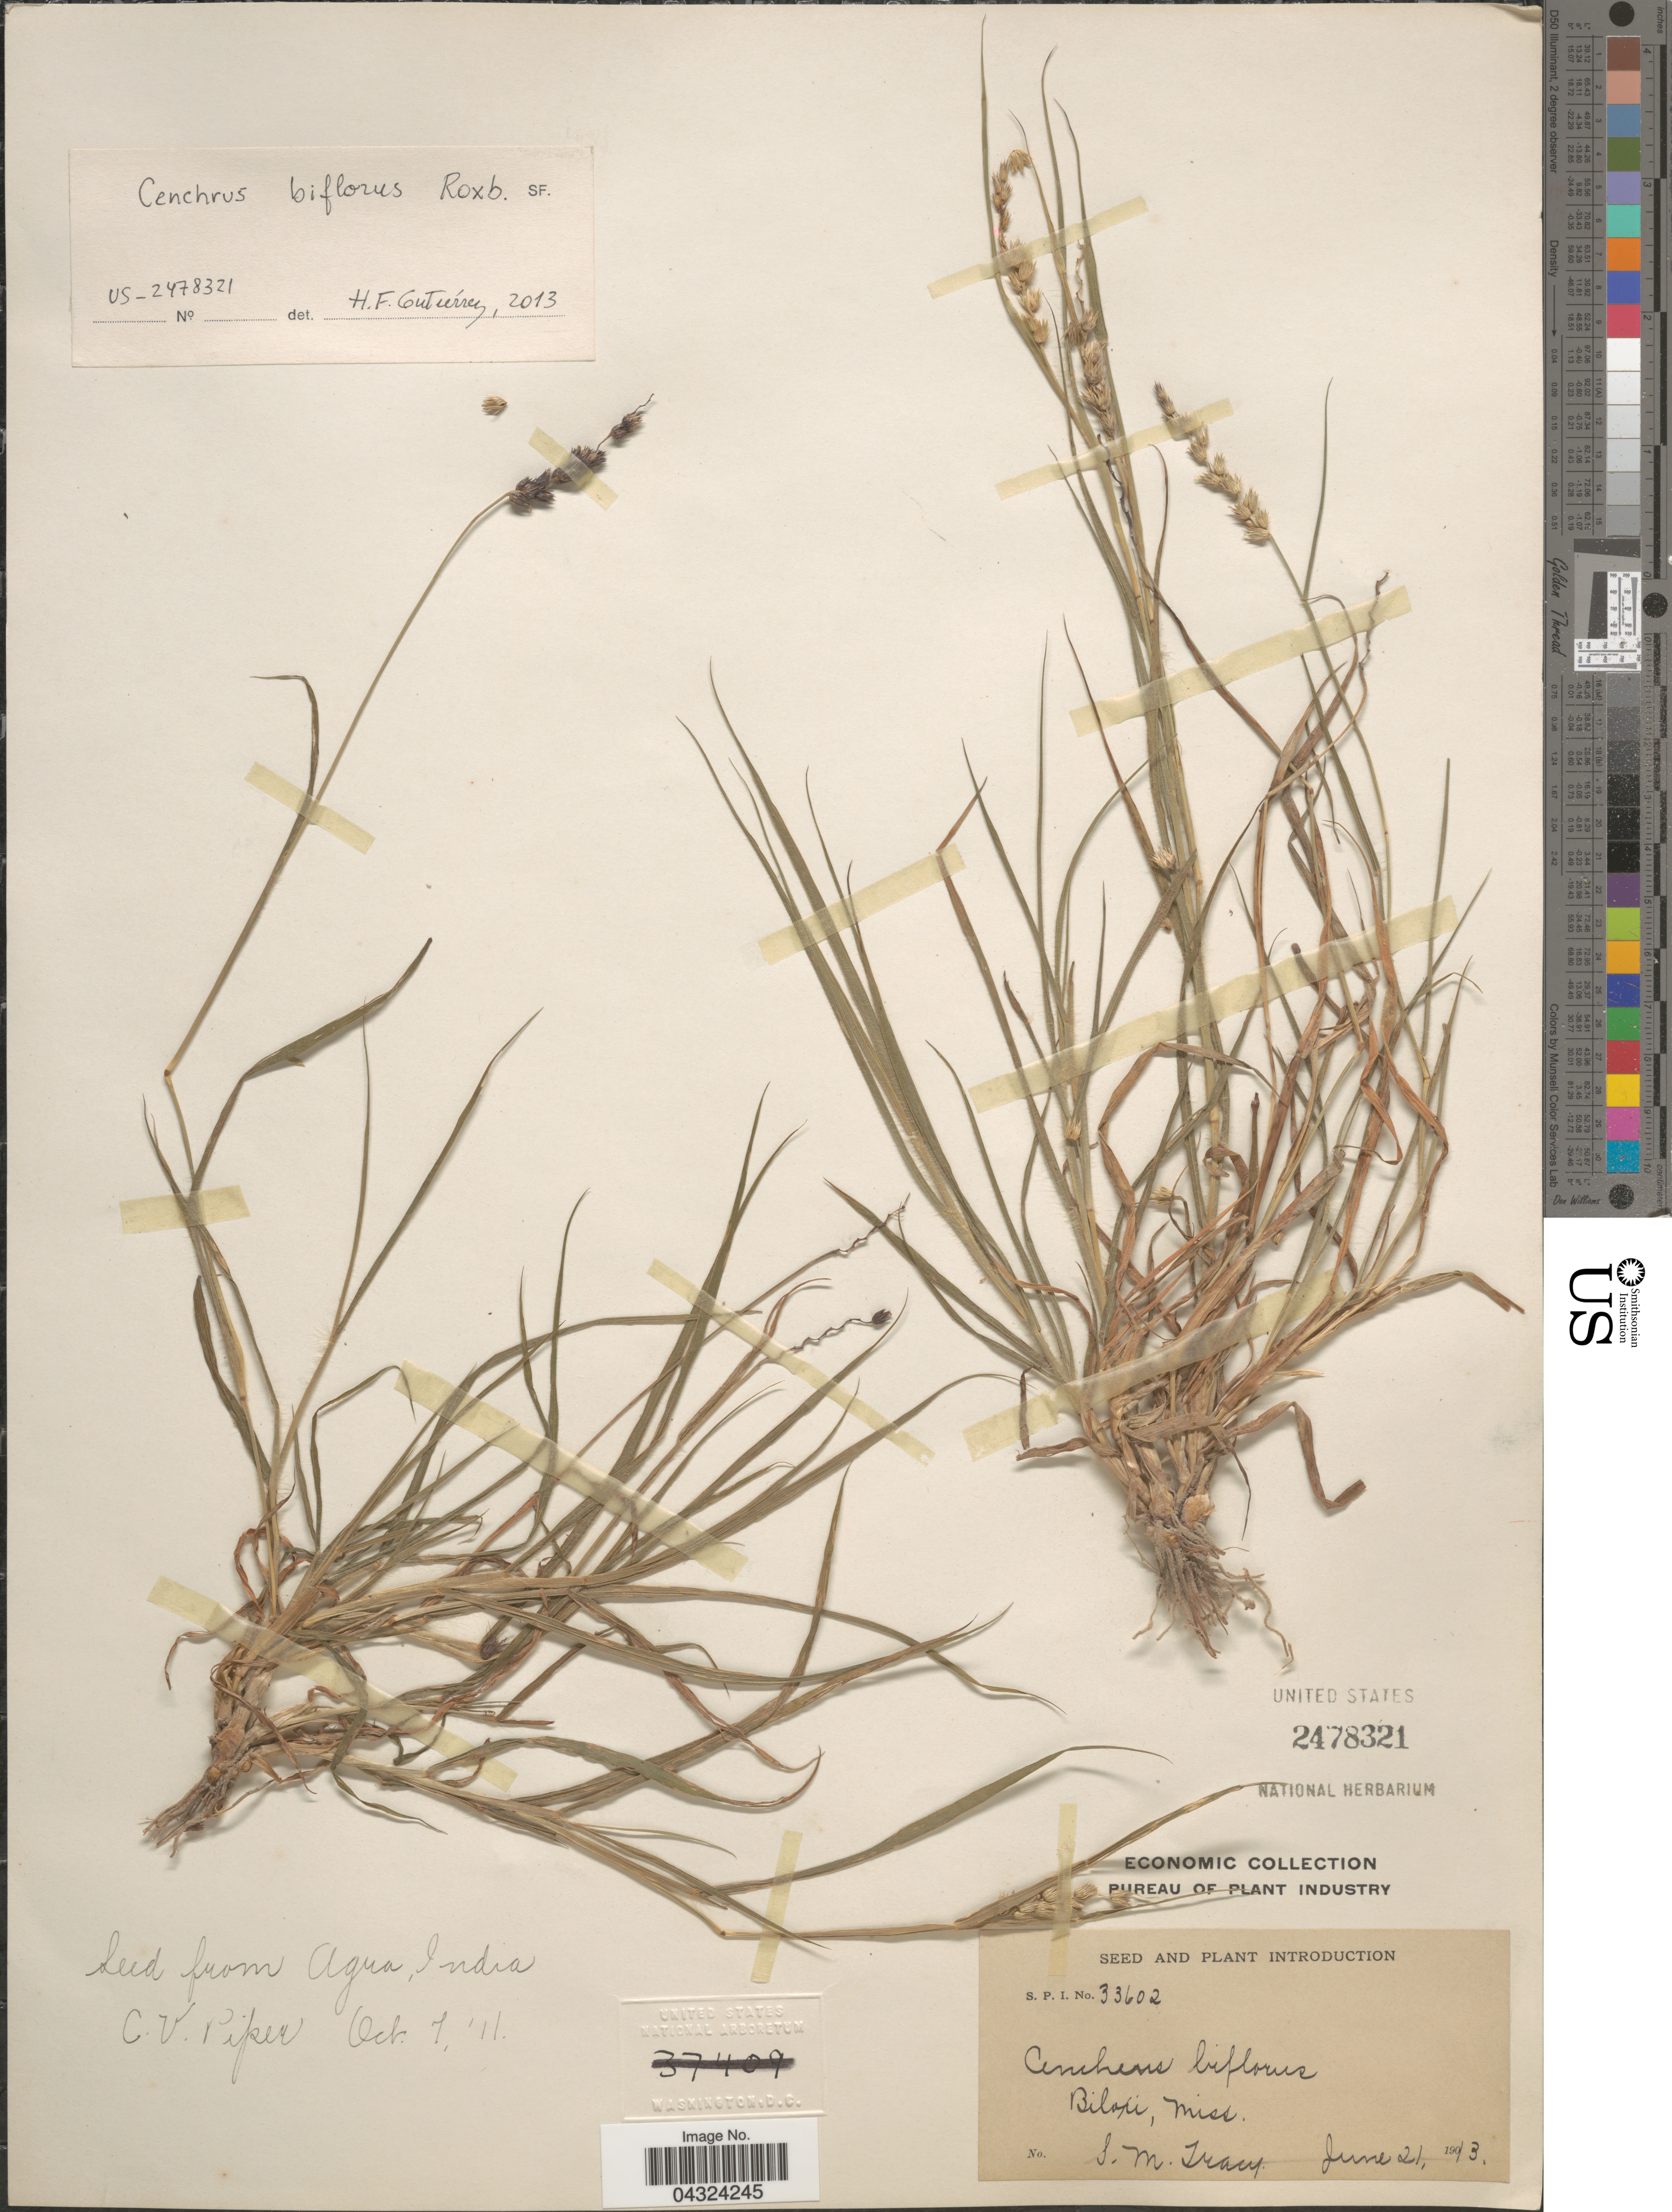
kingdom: Plantae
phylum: Tracheophyta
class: Liliopsida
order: Poales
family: Poaceae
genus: Cenchrus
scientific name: Cenchrus biflorus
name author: Roxb.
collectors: S. M. Tracy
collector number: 33602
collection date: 1913-06-21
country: United States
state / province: Mississippi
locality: Biloxi.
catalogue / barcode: US 2478321